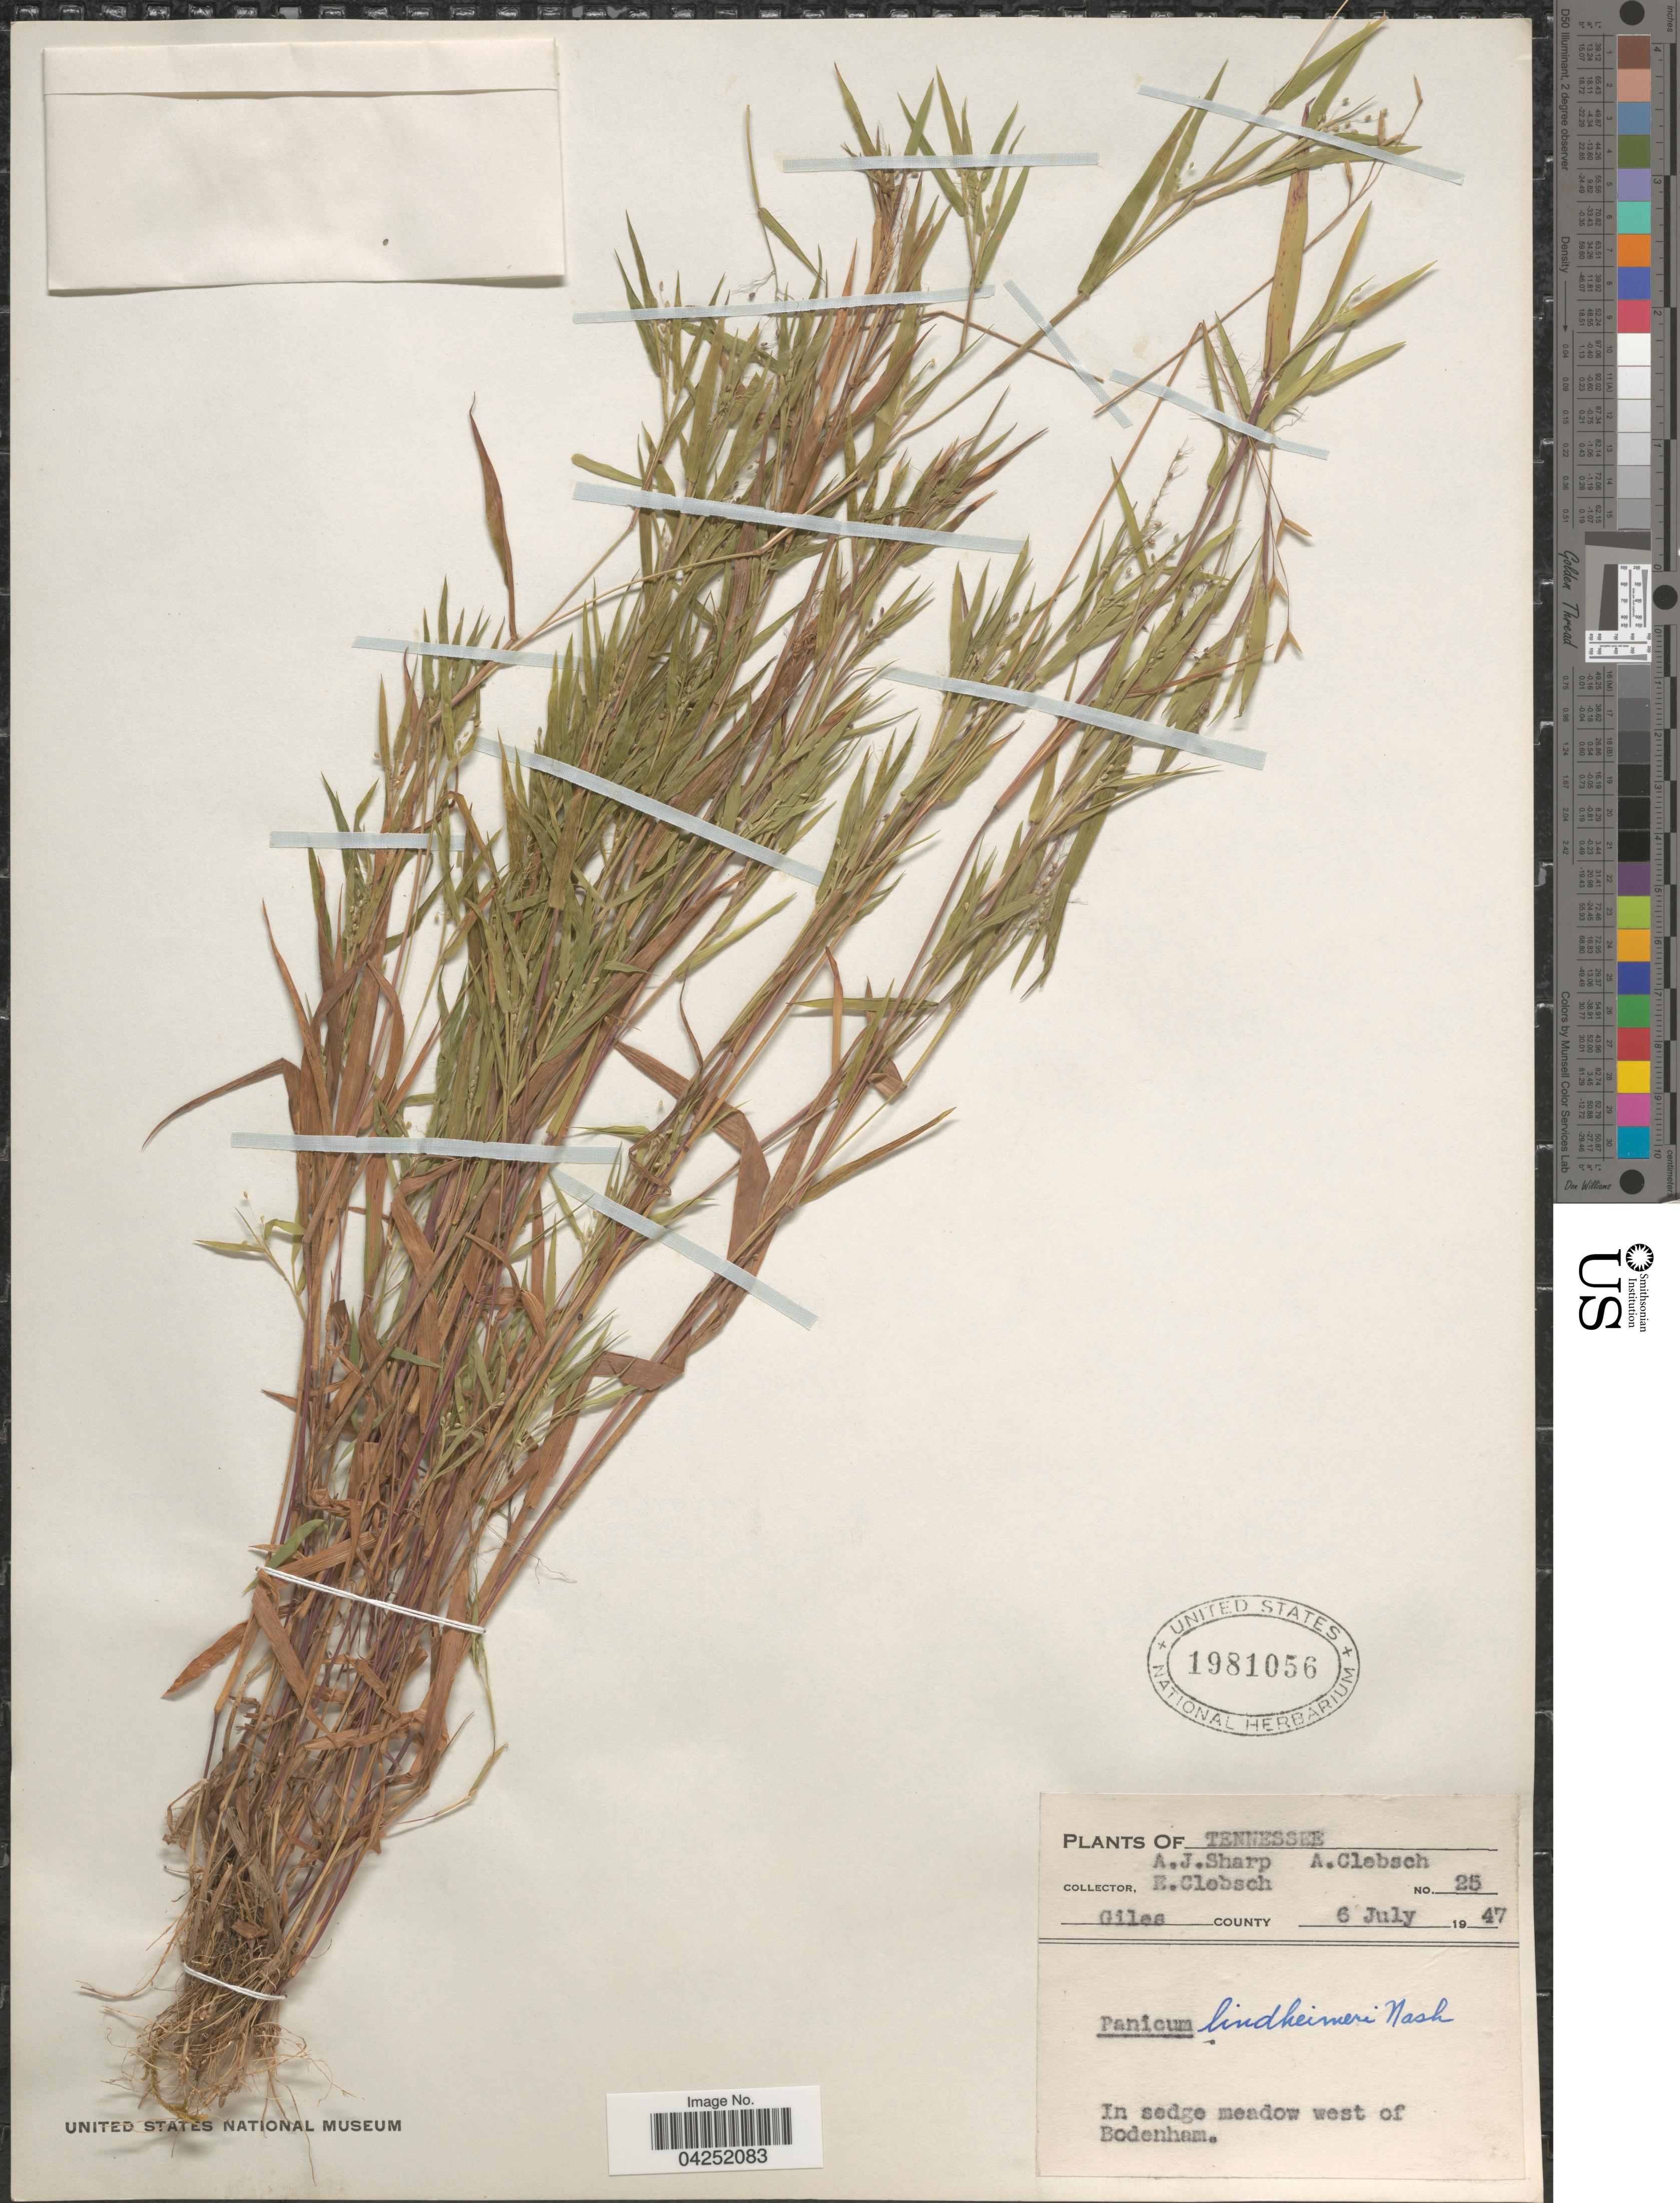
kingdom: Plantae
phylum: Tracheophyta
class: Liliopsida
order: Poales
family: Poaceae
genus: Dichanthelium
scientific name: Dichanthelium acuminatum var. lindheimeri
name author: (Nash) Gould & C.A. Clark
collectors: A. J. Sharp, A. Clebsch & E. Clebsch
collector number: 25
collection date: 1947-07-06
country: United States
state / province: Tennessee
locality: Giles County. In sedge meadow west of Bodenham.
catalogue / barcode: US 1981056